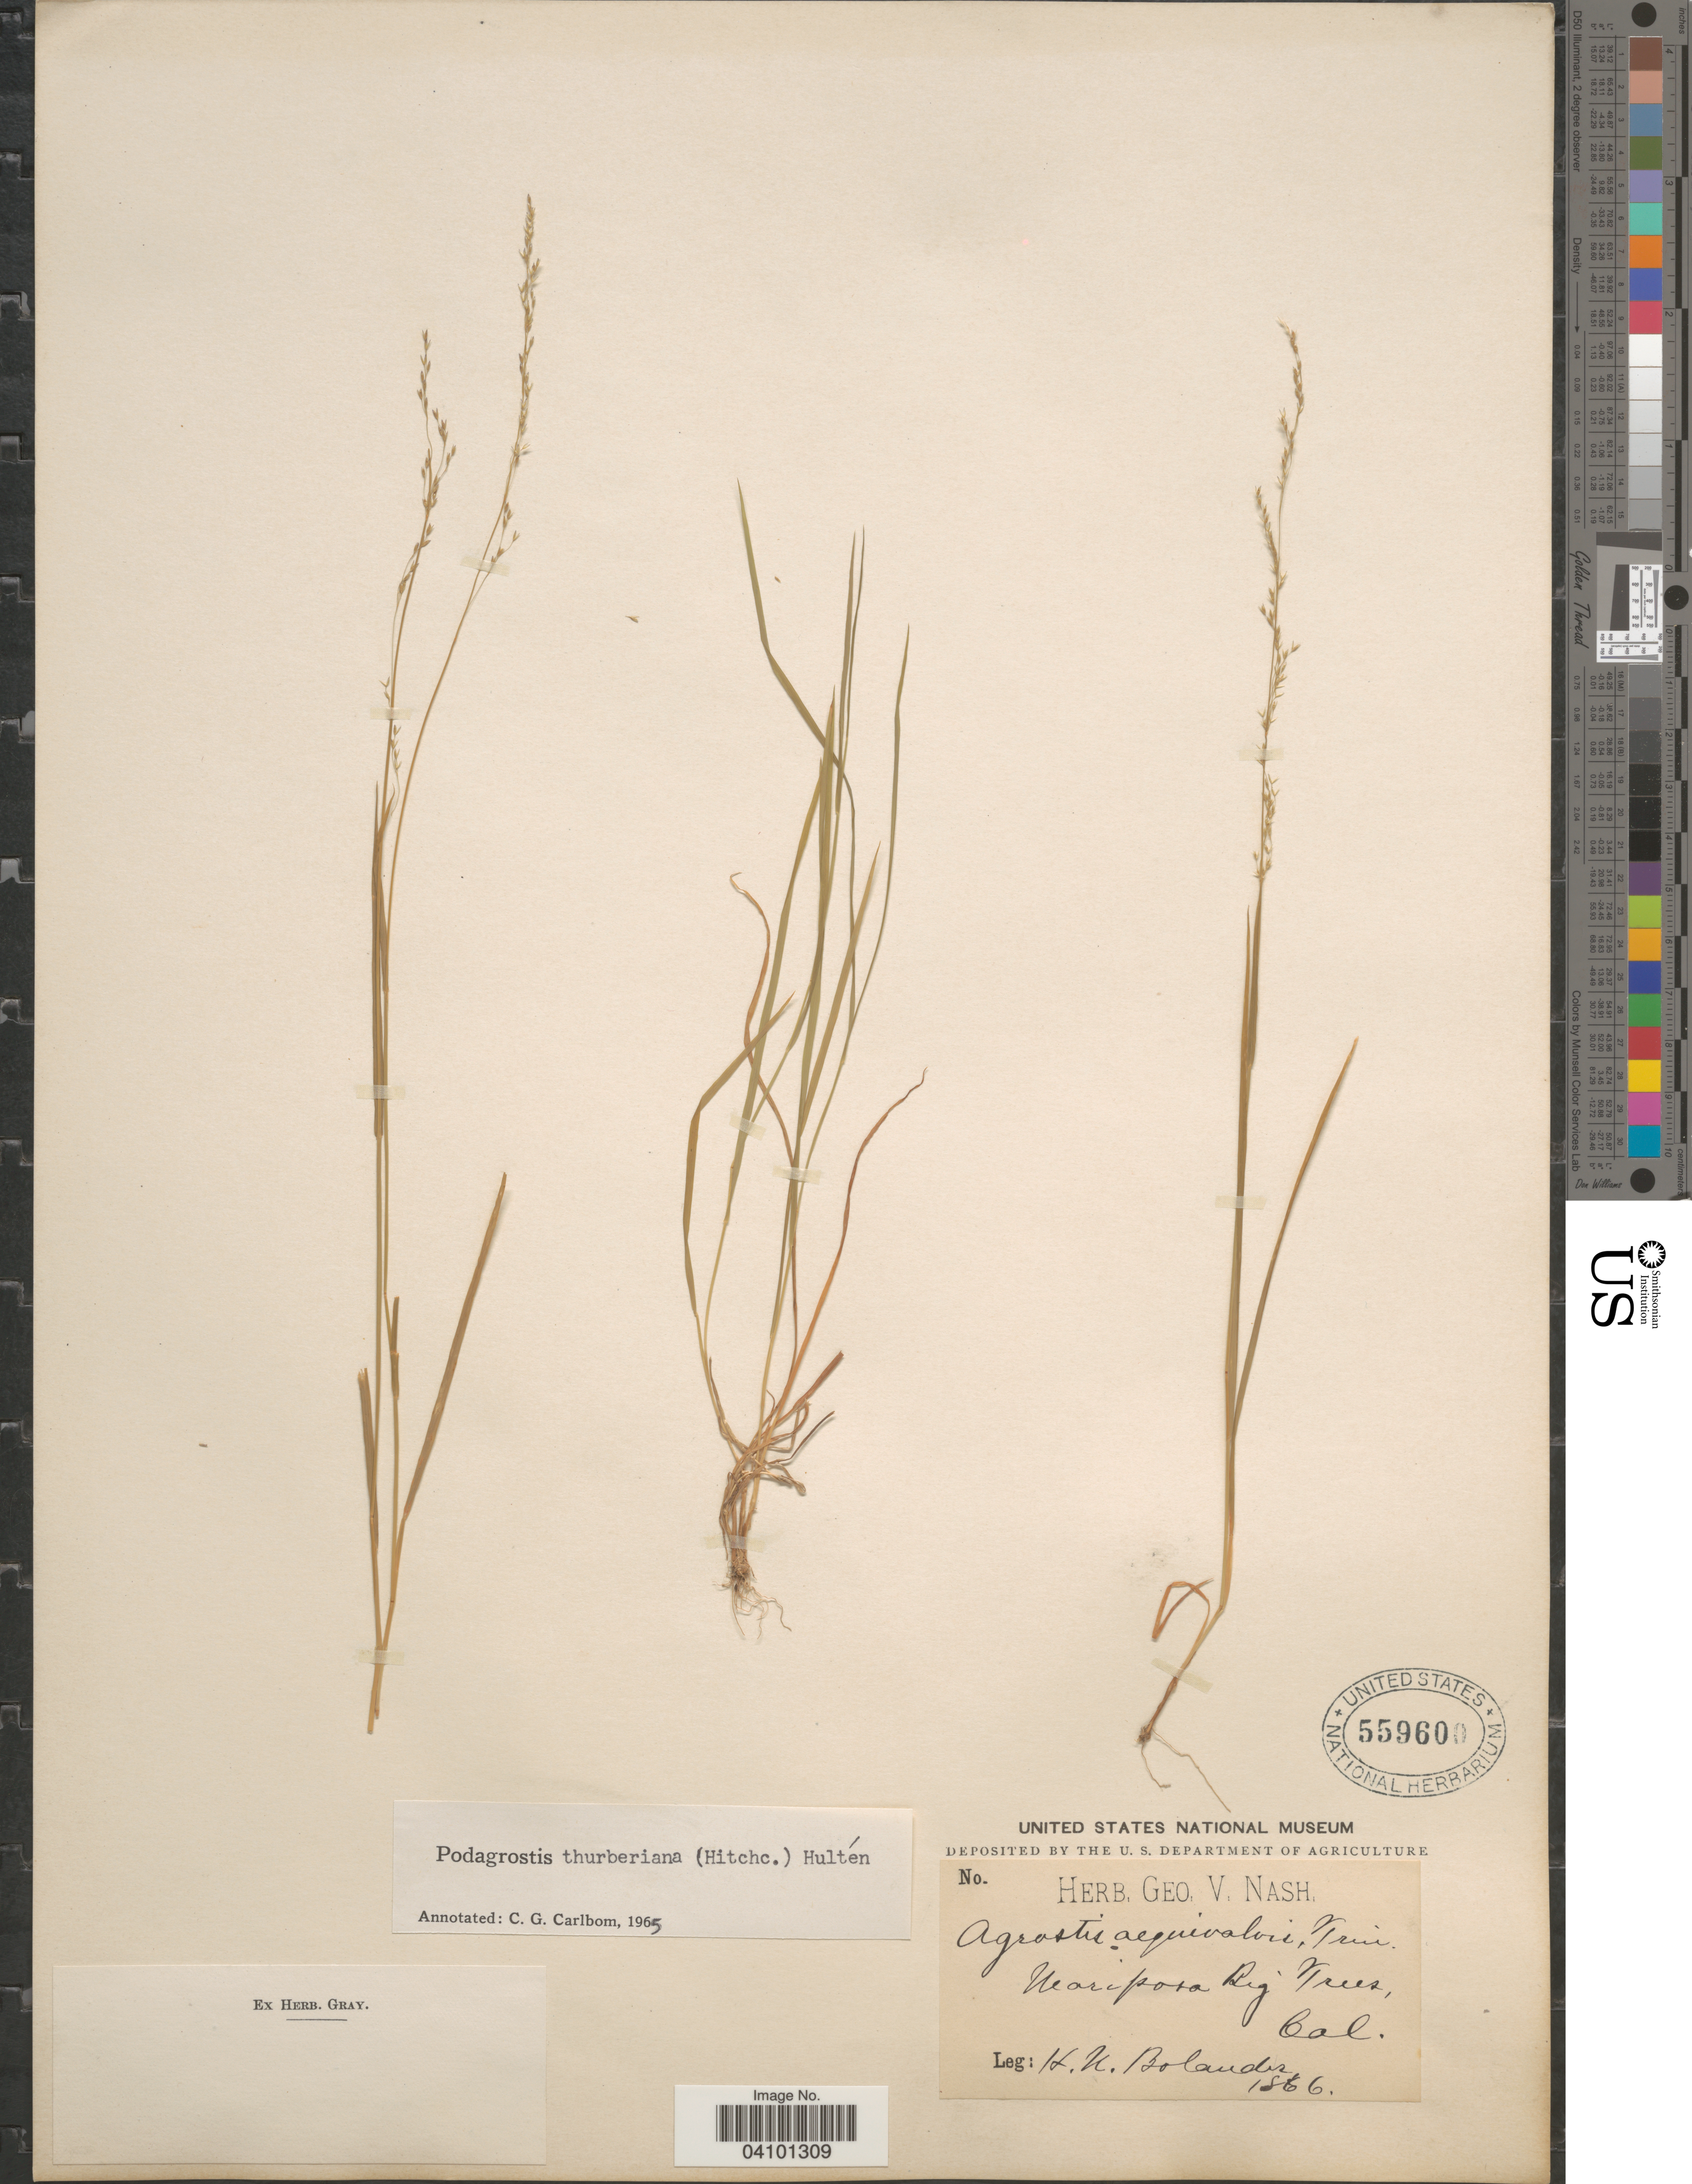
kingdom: Plantae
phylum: Tracheophyta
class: Liliopsida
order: Poales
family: Poaceae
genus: Podagrostis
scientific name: Podagrostis thurberiana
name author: Hitchc.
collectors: H. Bolander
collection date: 1866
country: United States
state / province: California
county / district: Mariposa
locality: Mariposa Big Trees.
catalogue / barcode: US 559600